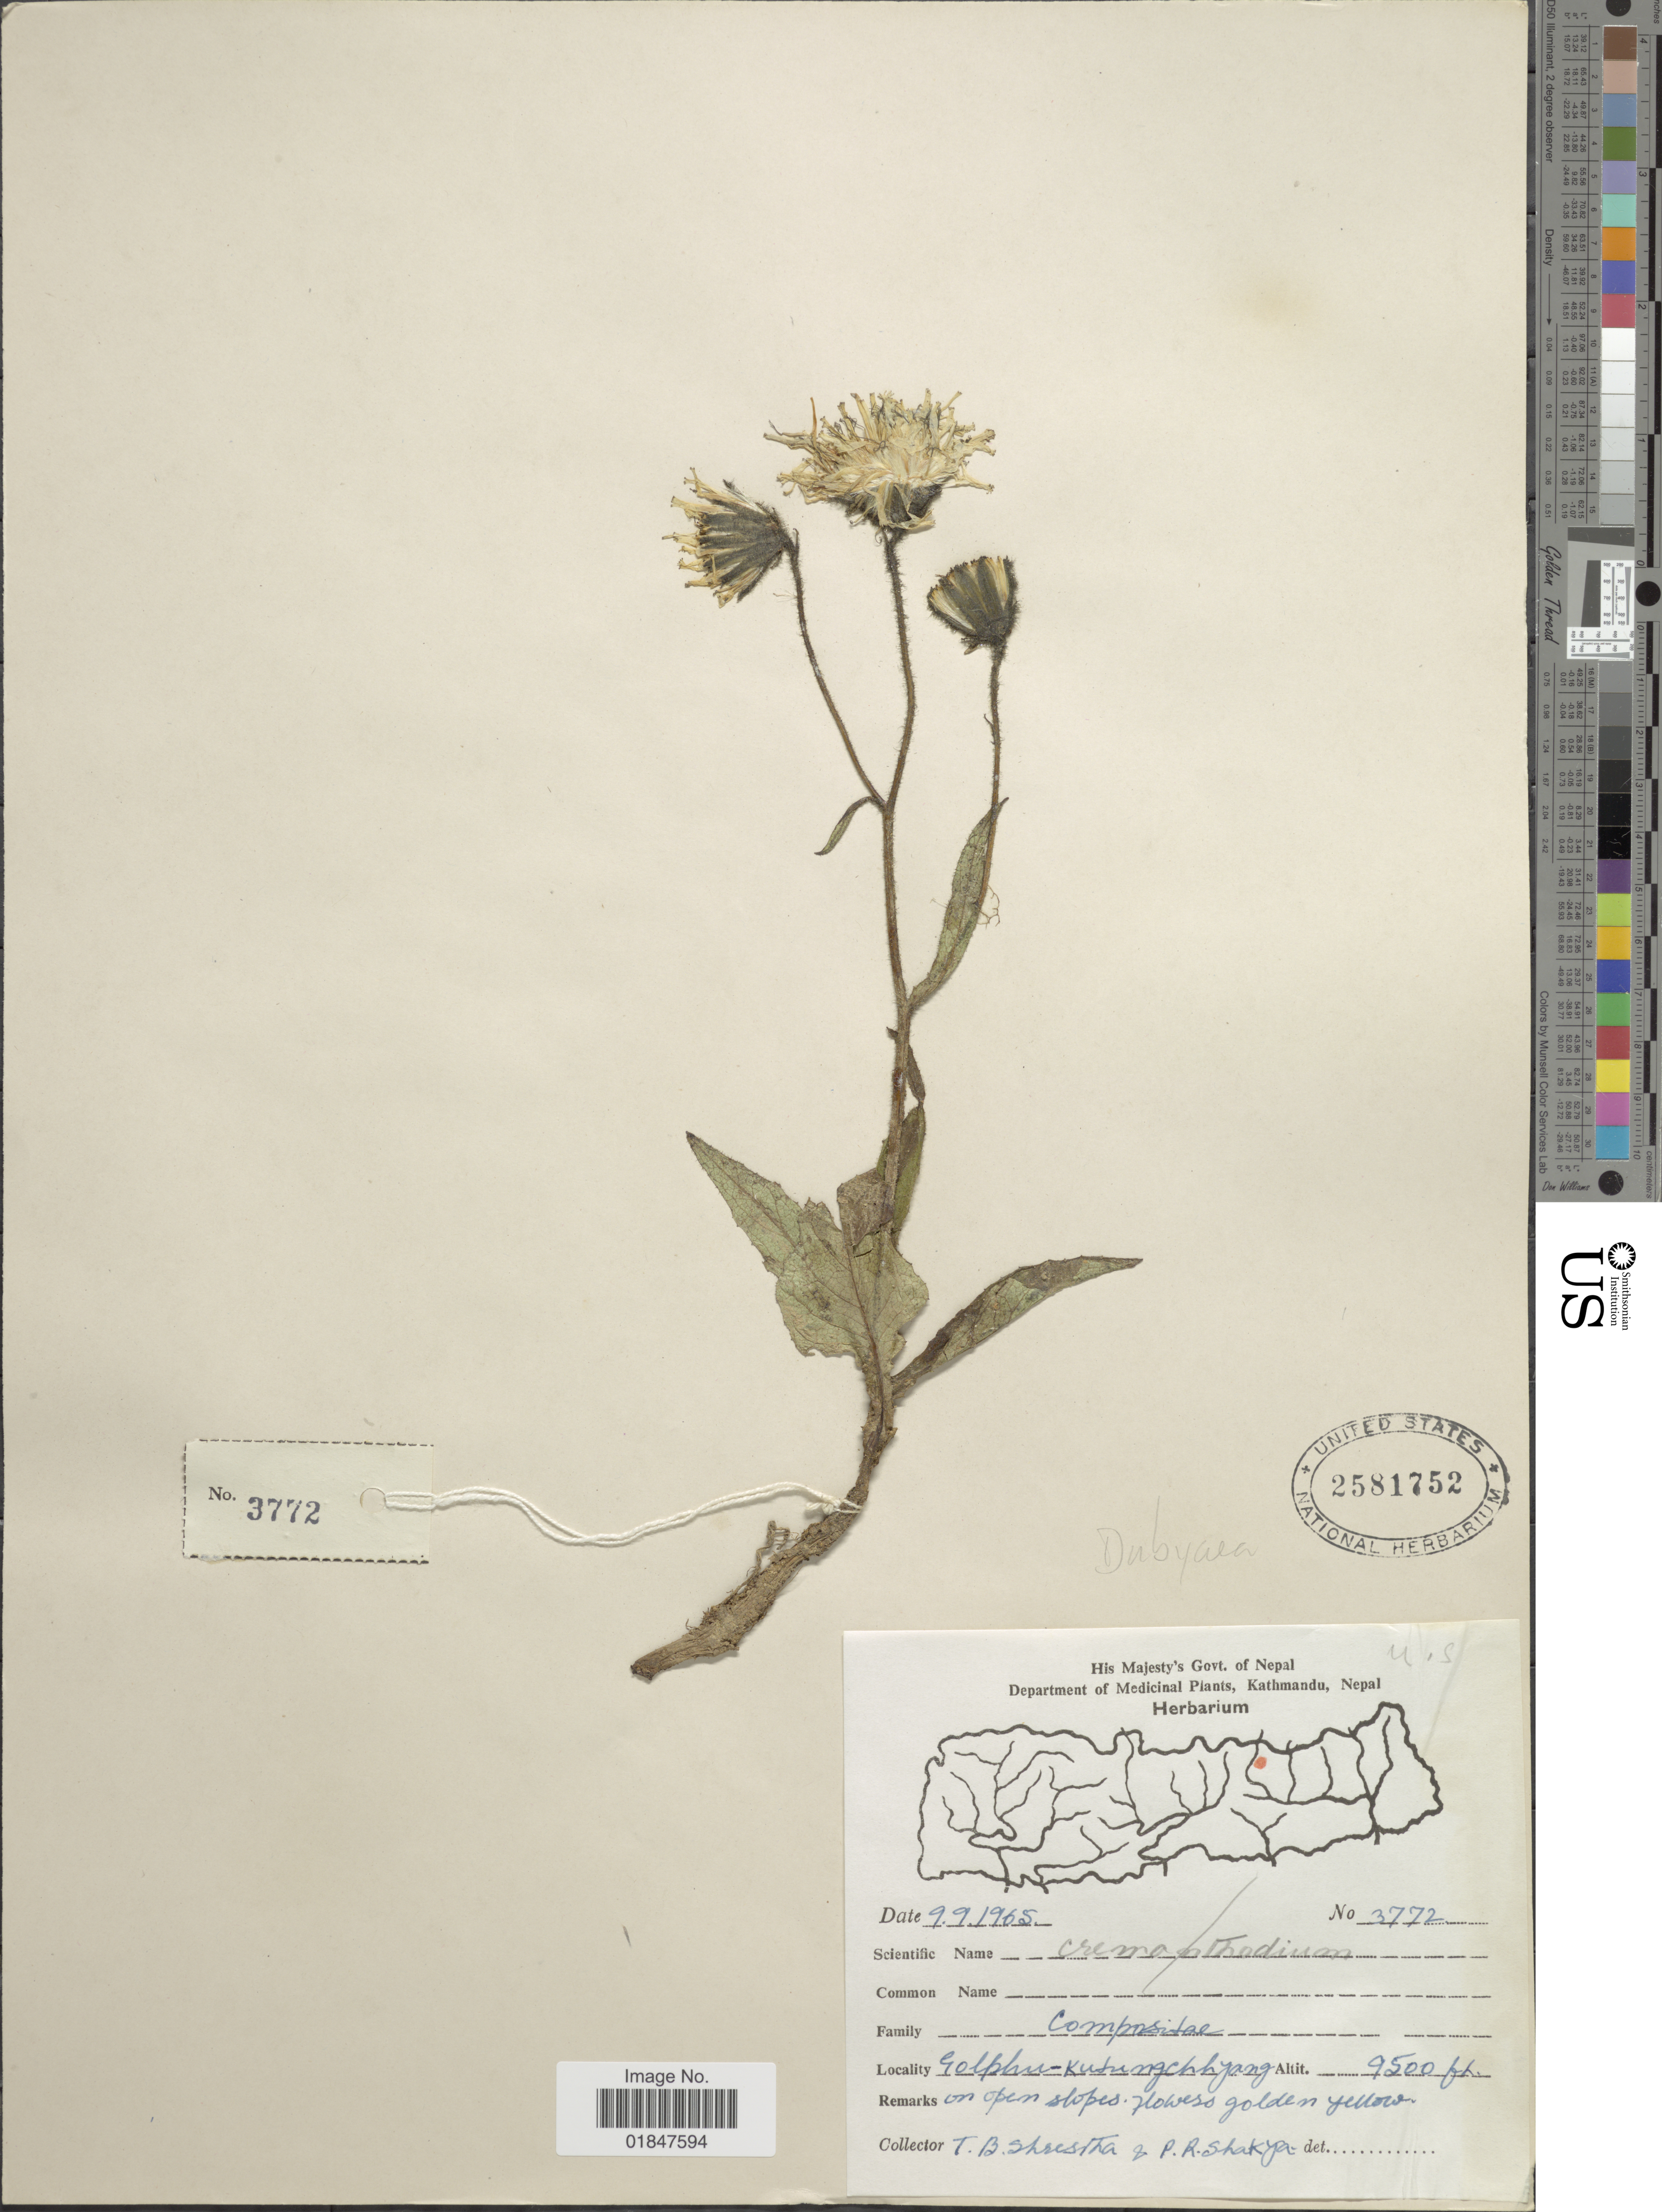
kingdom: Plantae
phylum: Tracheophyta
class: Magnoliopsida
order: Asterales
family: Asteraceae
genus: Cremanthodium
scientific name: Cremanthodium sp.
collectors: T. B. Shrestha & P. Shakya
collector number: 3772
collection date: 1965-09-09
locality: Golphu-Kutungchjang [interpreted]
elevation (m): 2896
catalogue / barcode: US 2581752